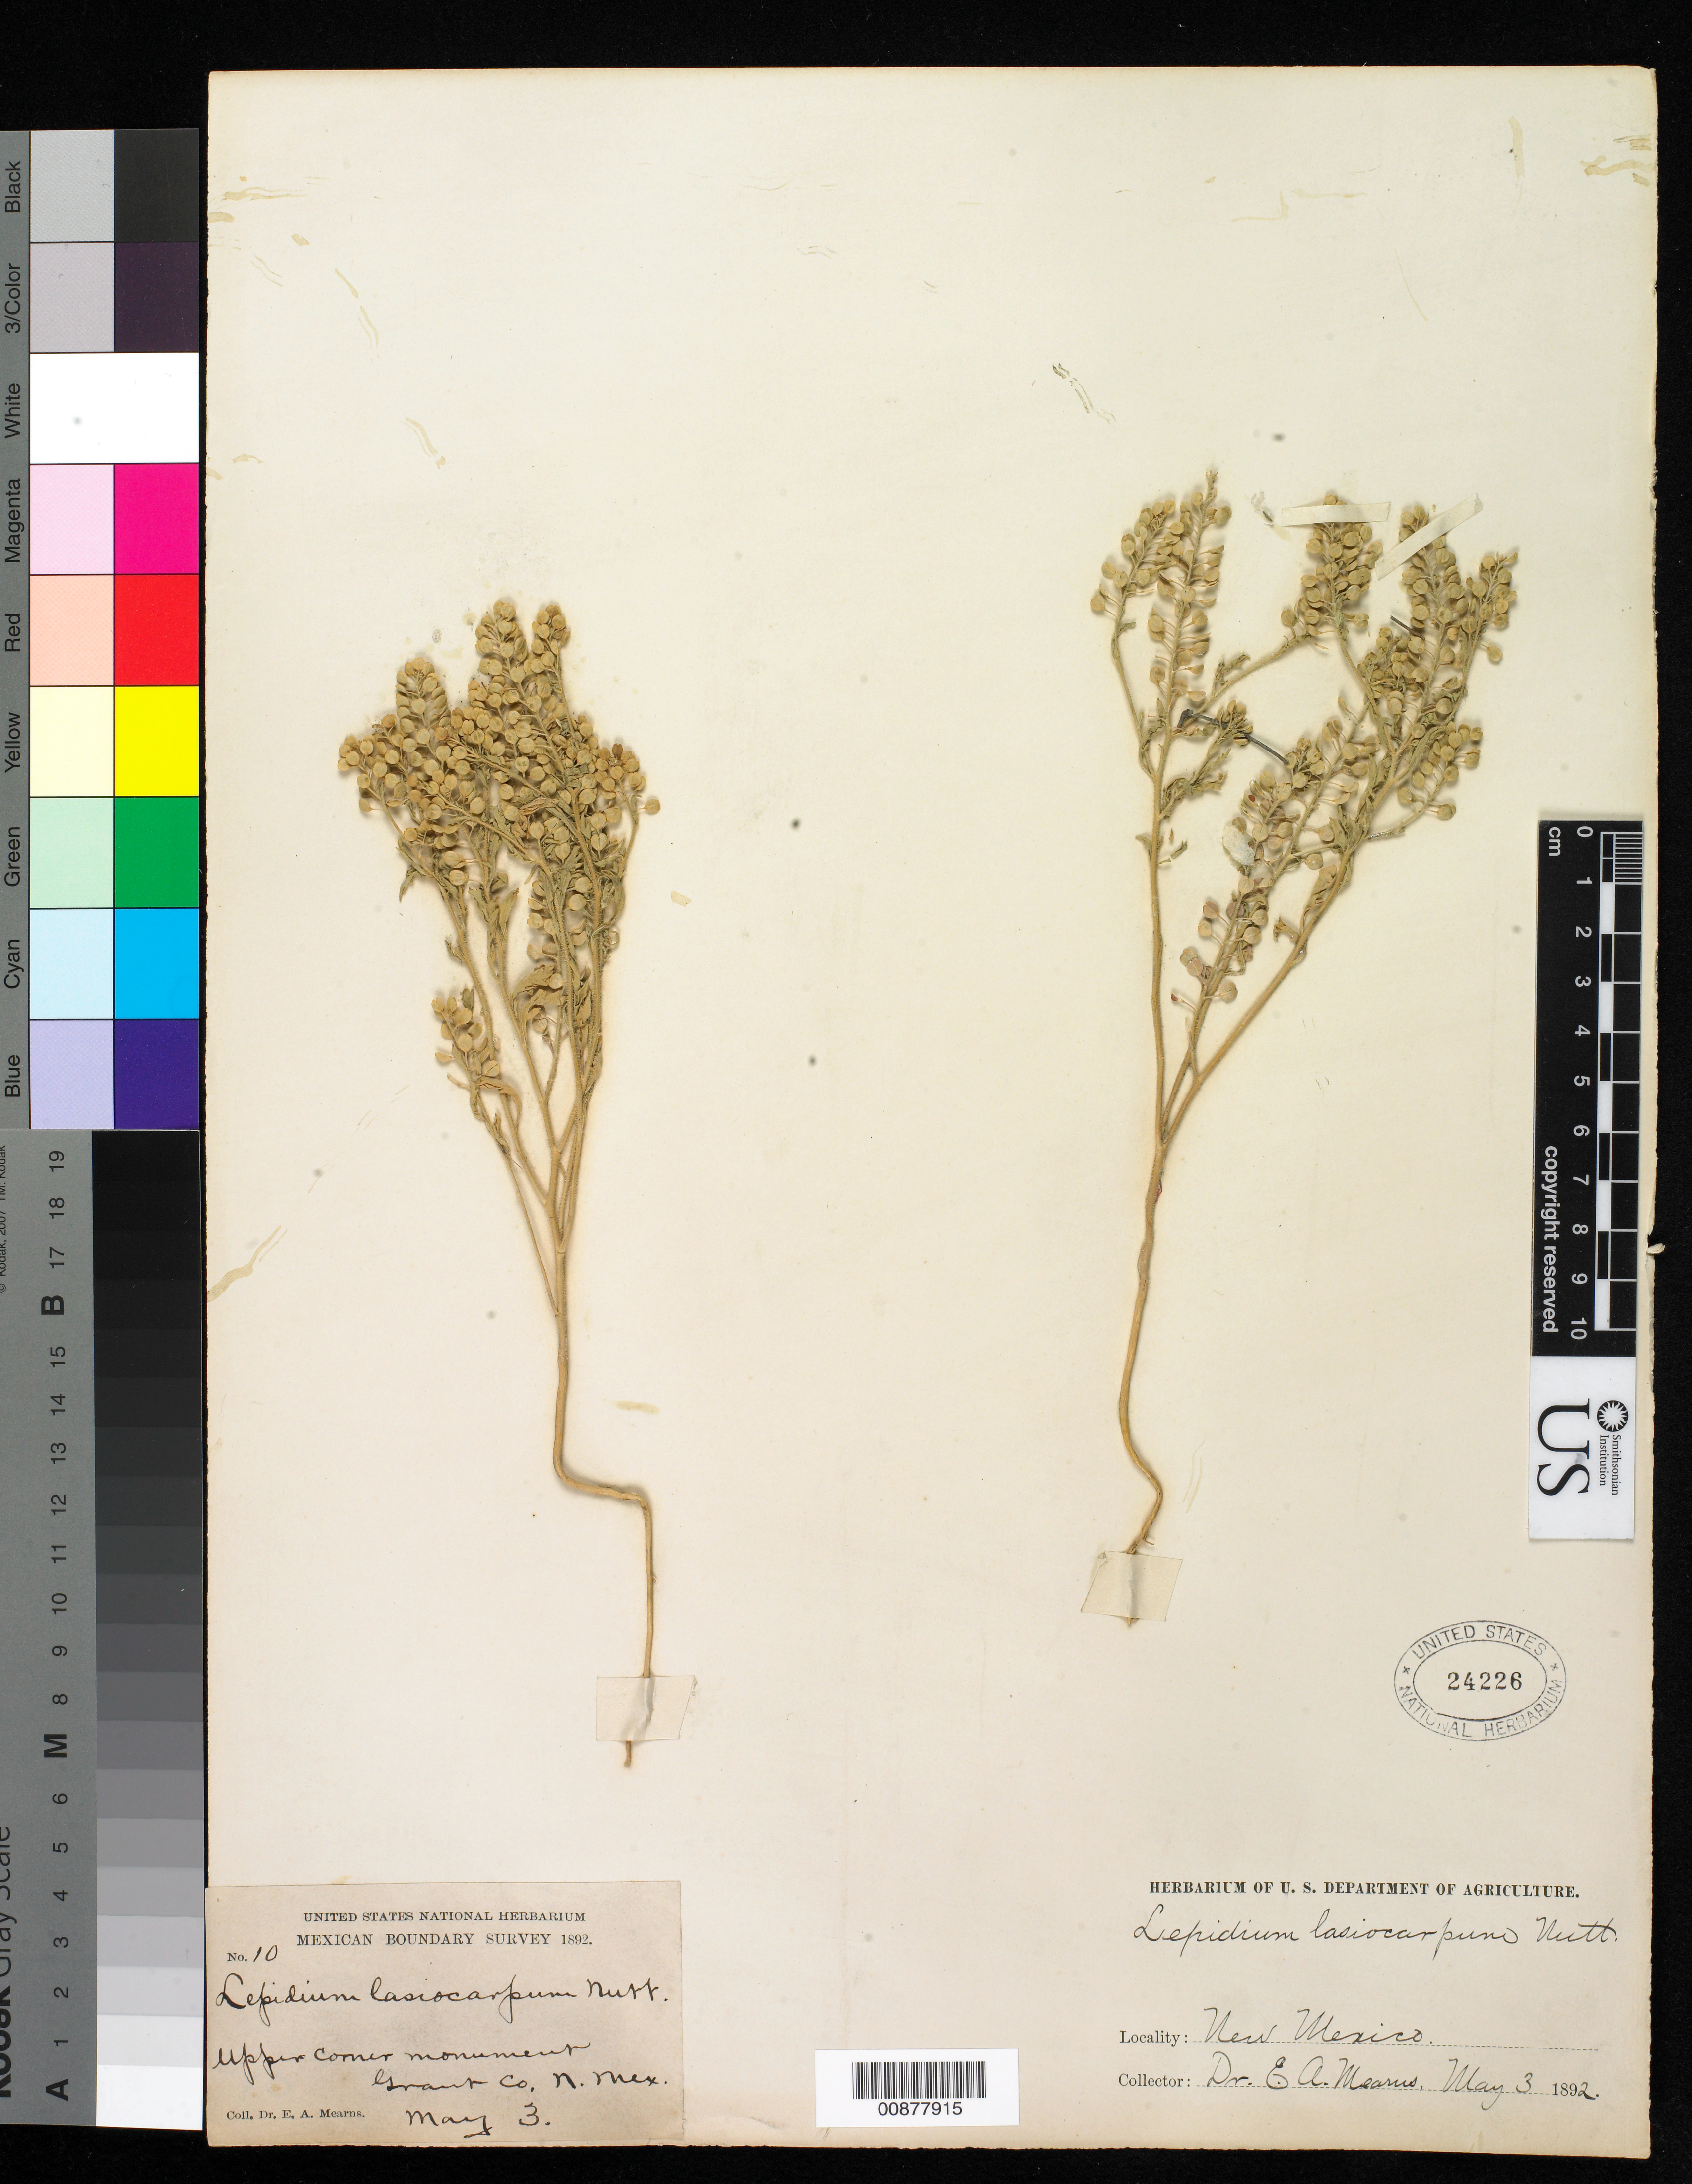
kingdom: Plantae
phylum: Tracheophyta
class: Magnoliopsida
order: Brassicales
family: Brassicaceae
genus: Lepidium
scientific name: Lepidium lasiocarpum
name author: Nutt.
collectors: E. A. Mearns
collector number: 10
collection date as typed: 03 May 1892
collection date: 1892-05-03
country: United States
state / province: New Mexico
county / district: Grant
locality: Upper corner monument, Grant County, New Mexico.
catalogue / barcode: US 24226